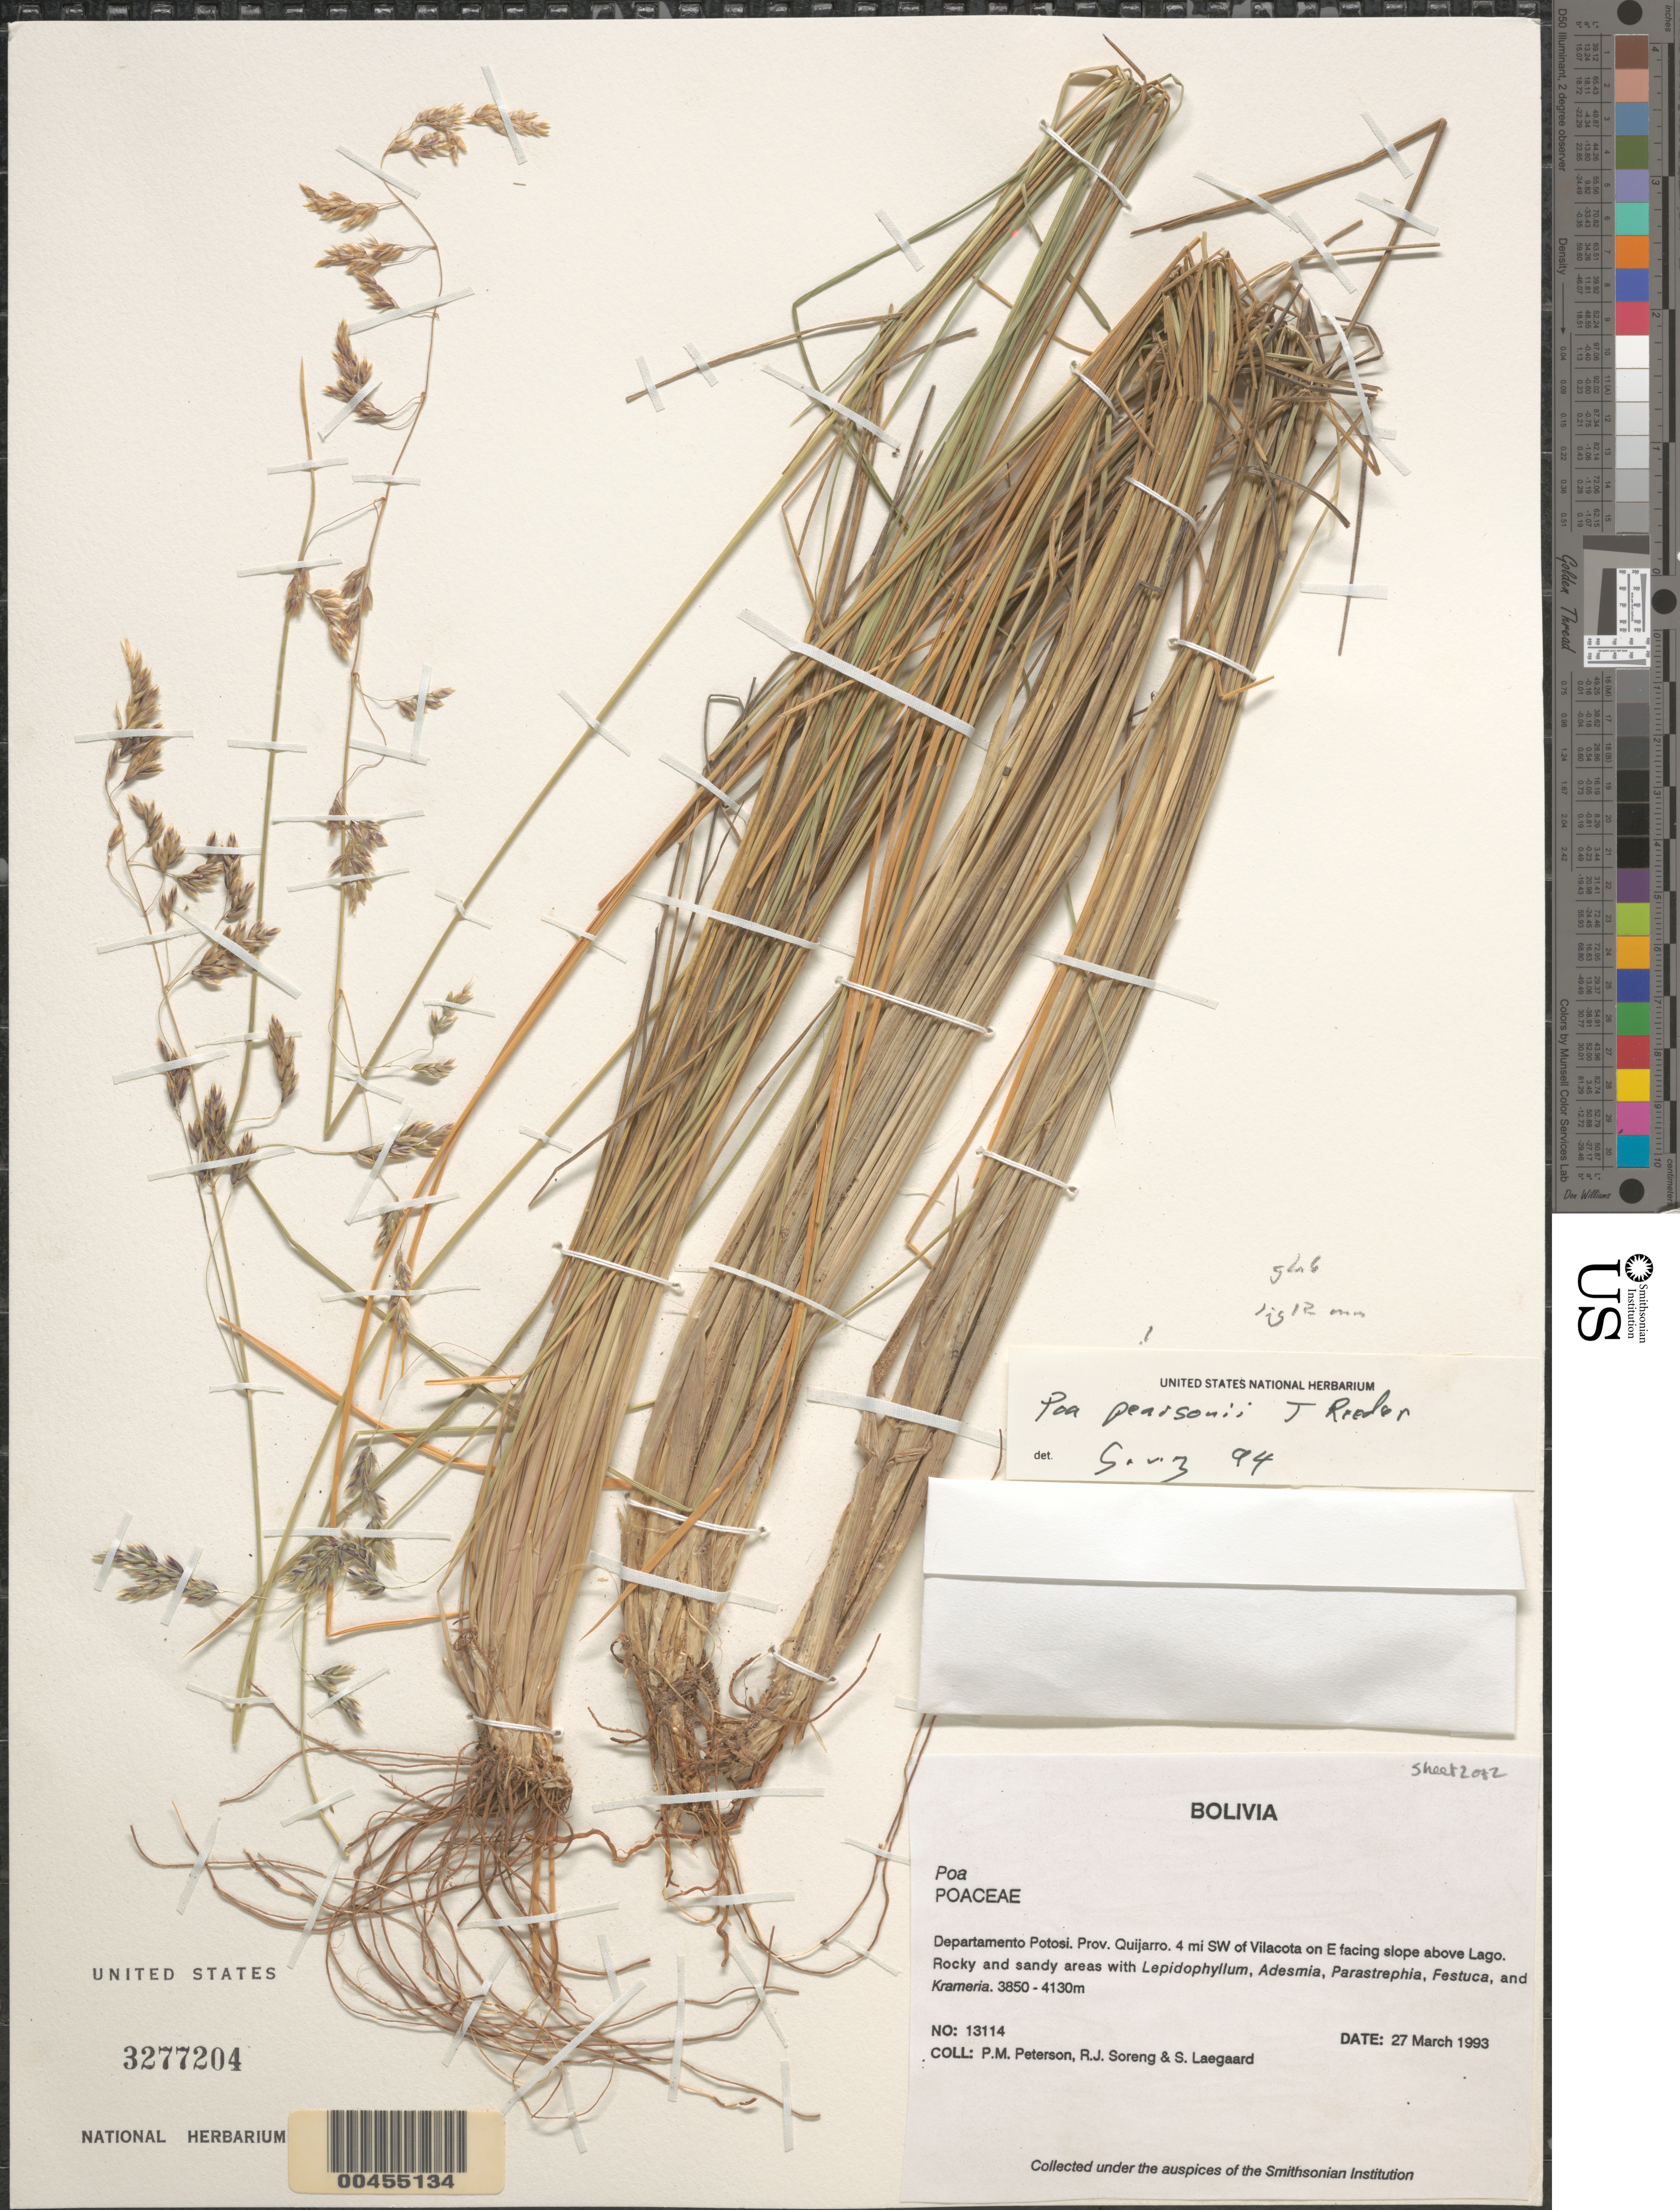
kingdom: Plantae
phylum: Tracheophyta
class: Liliopsida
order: Poales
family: Poaceae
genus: Poa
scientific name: Poa pearsonii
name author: Reeder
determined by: Soreng, Robert J., Research Associate (BOT), Smithsonian Institution - National Museum of Natural History (UNITED STATES)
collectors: P. M. Peterson, R. J. Soreng & S. Lægaard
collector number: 13114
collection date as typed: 27 Mar 1993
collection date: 1993-03-27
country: Bolivia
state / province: Potosí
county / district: Quijarro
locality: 4 mi SW of Villa Alota on E facing slope above lago.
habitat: Rocky and sandy areas with Lepidophyllum, Adesmia, Parastrephia, Festuca, and Krameria.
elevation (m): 3850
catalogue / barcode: US 3277204